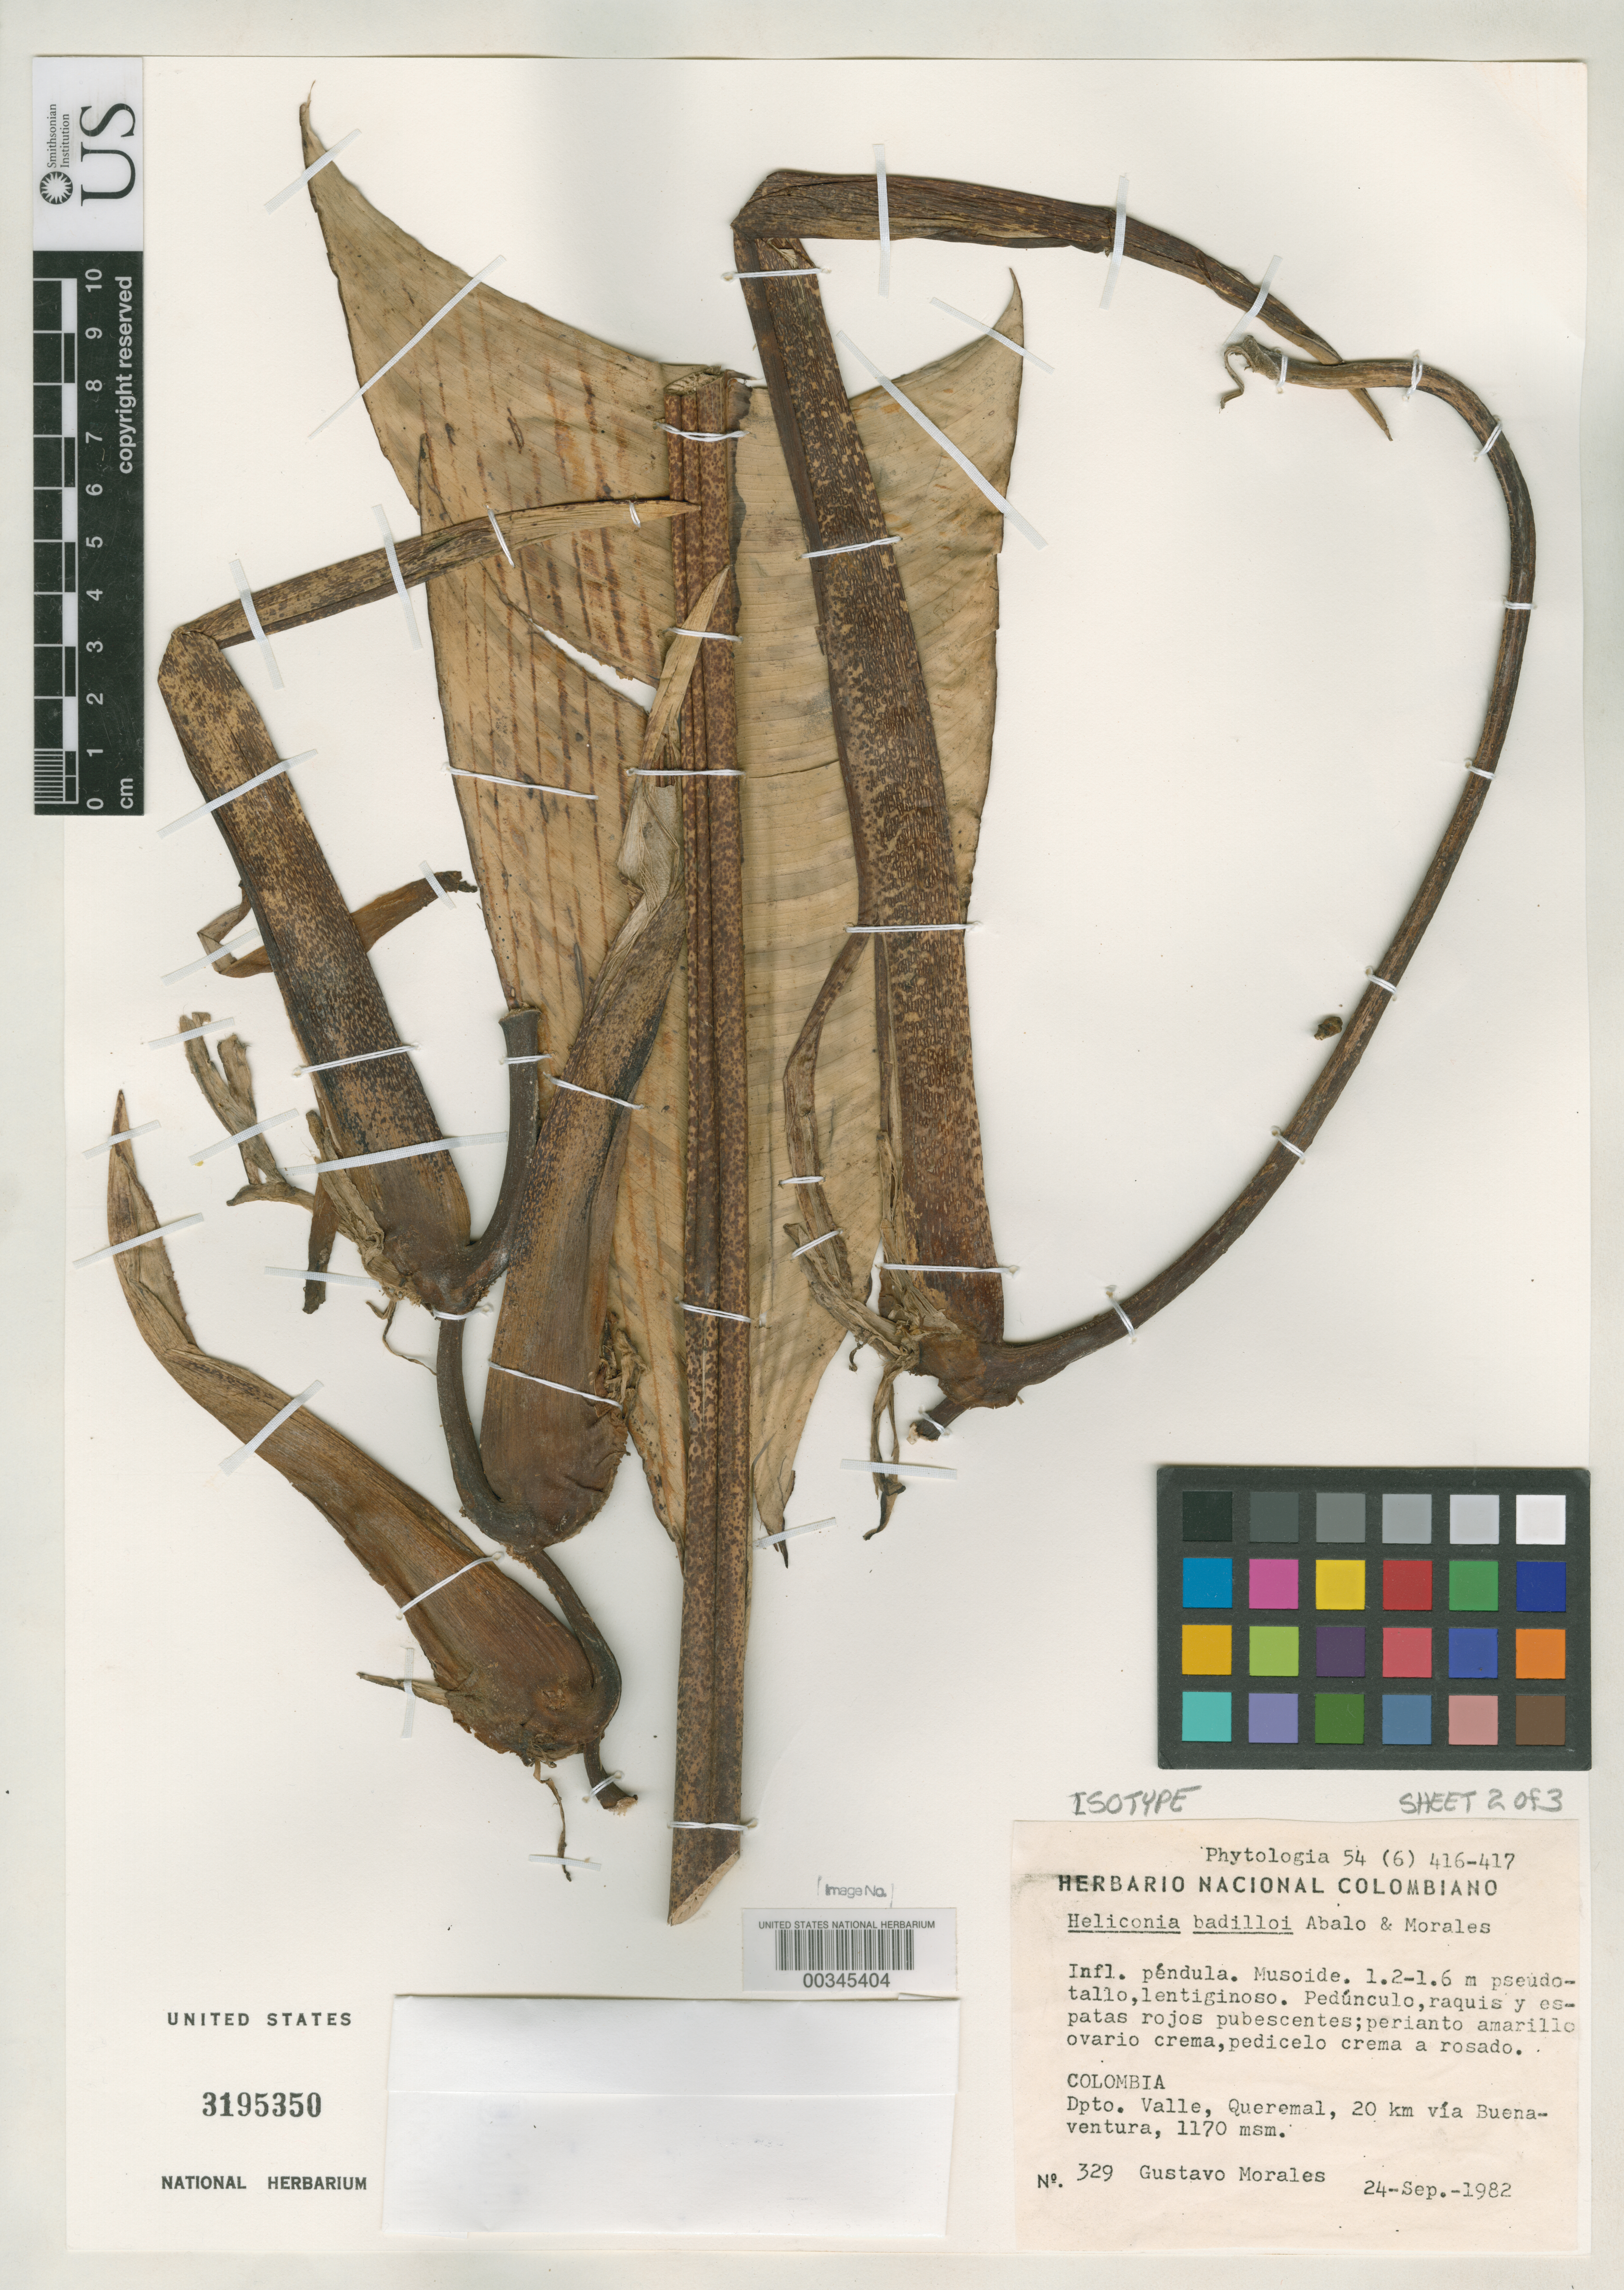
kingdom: Plantae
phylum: Tracheophyta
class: Liliopsida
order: Zingiberales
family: Heliconiaceae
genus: Heliconia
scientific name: Heliconia badilloi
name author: Abalo & G. Morales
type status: Isotype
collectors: G. Morales L.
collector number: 329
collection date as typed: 24 Sep 1982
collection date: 1982-09-24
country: Colombia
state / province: Valle del Cauca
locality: Queremal, 20 km via Buena Ventura.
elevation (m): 1170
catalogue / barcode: US 3195350